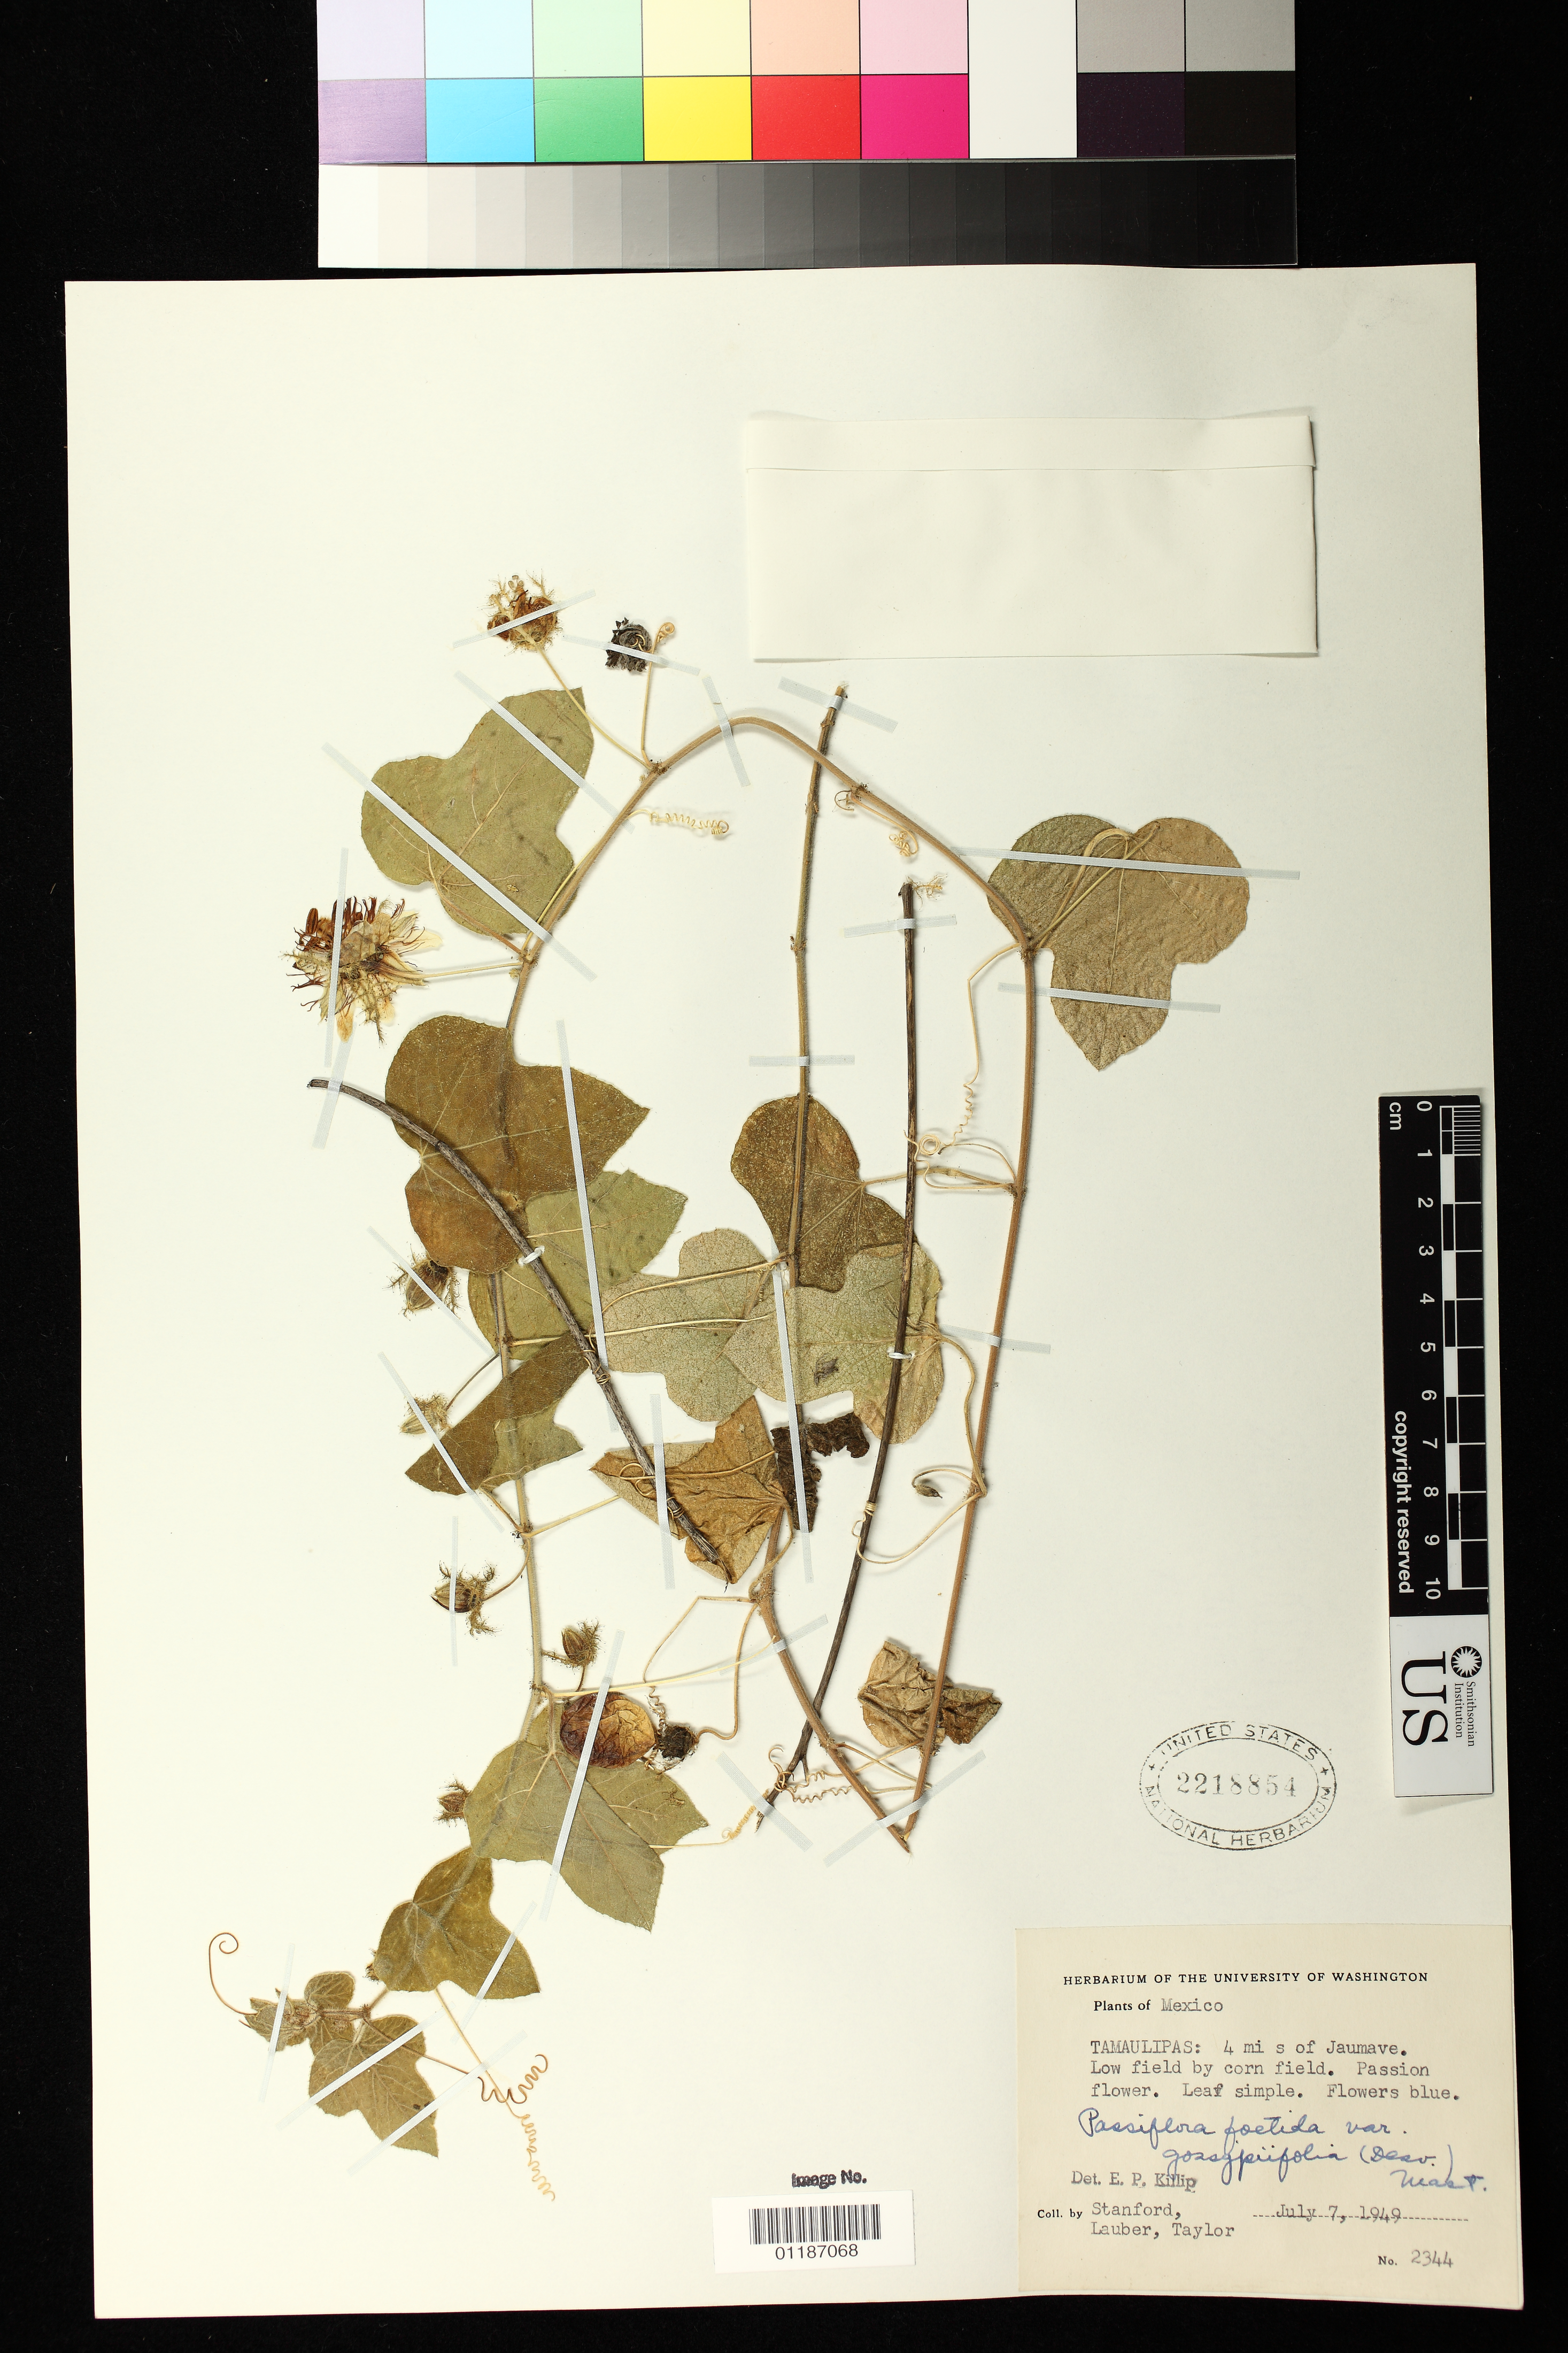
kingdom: Plantae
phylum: Tracheophyta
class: Magnoliopsida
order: Malpighiales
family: Passifloraceae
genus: Passiflora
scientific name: Passiflora foetida var. gossypiifolia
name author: (Desv.) Mast.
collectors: -. Stanford, Lauber, -- & -- Taylor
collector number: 2344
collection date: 1949-07-07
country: Mexico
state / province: Tamaulipas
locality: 4 miles S of Jaumave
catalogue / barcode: US 2218854